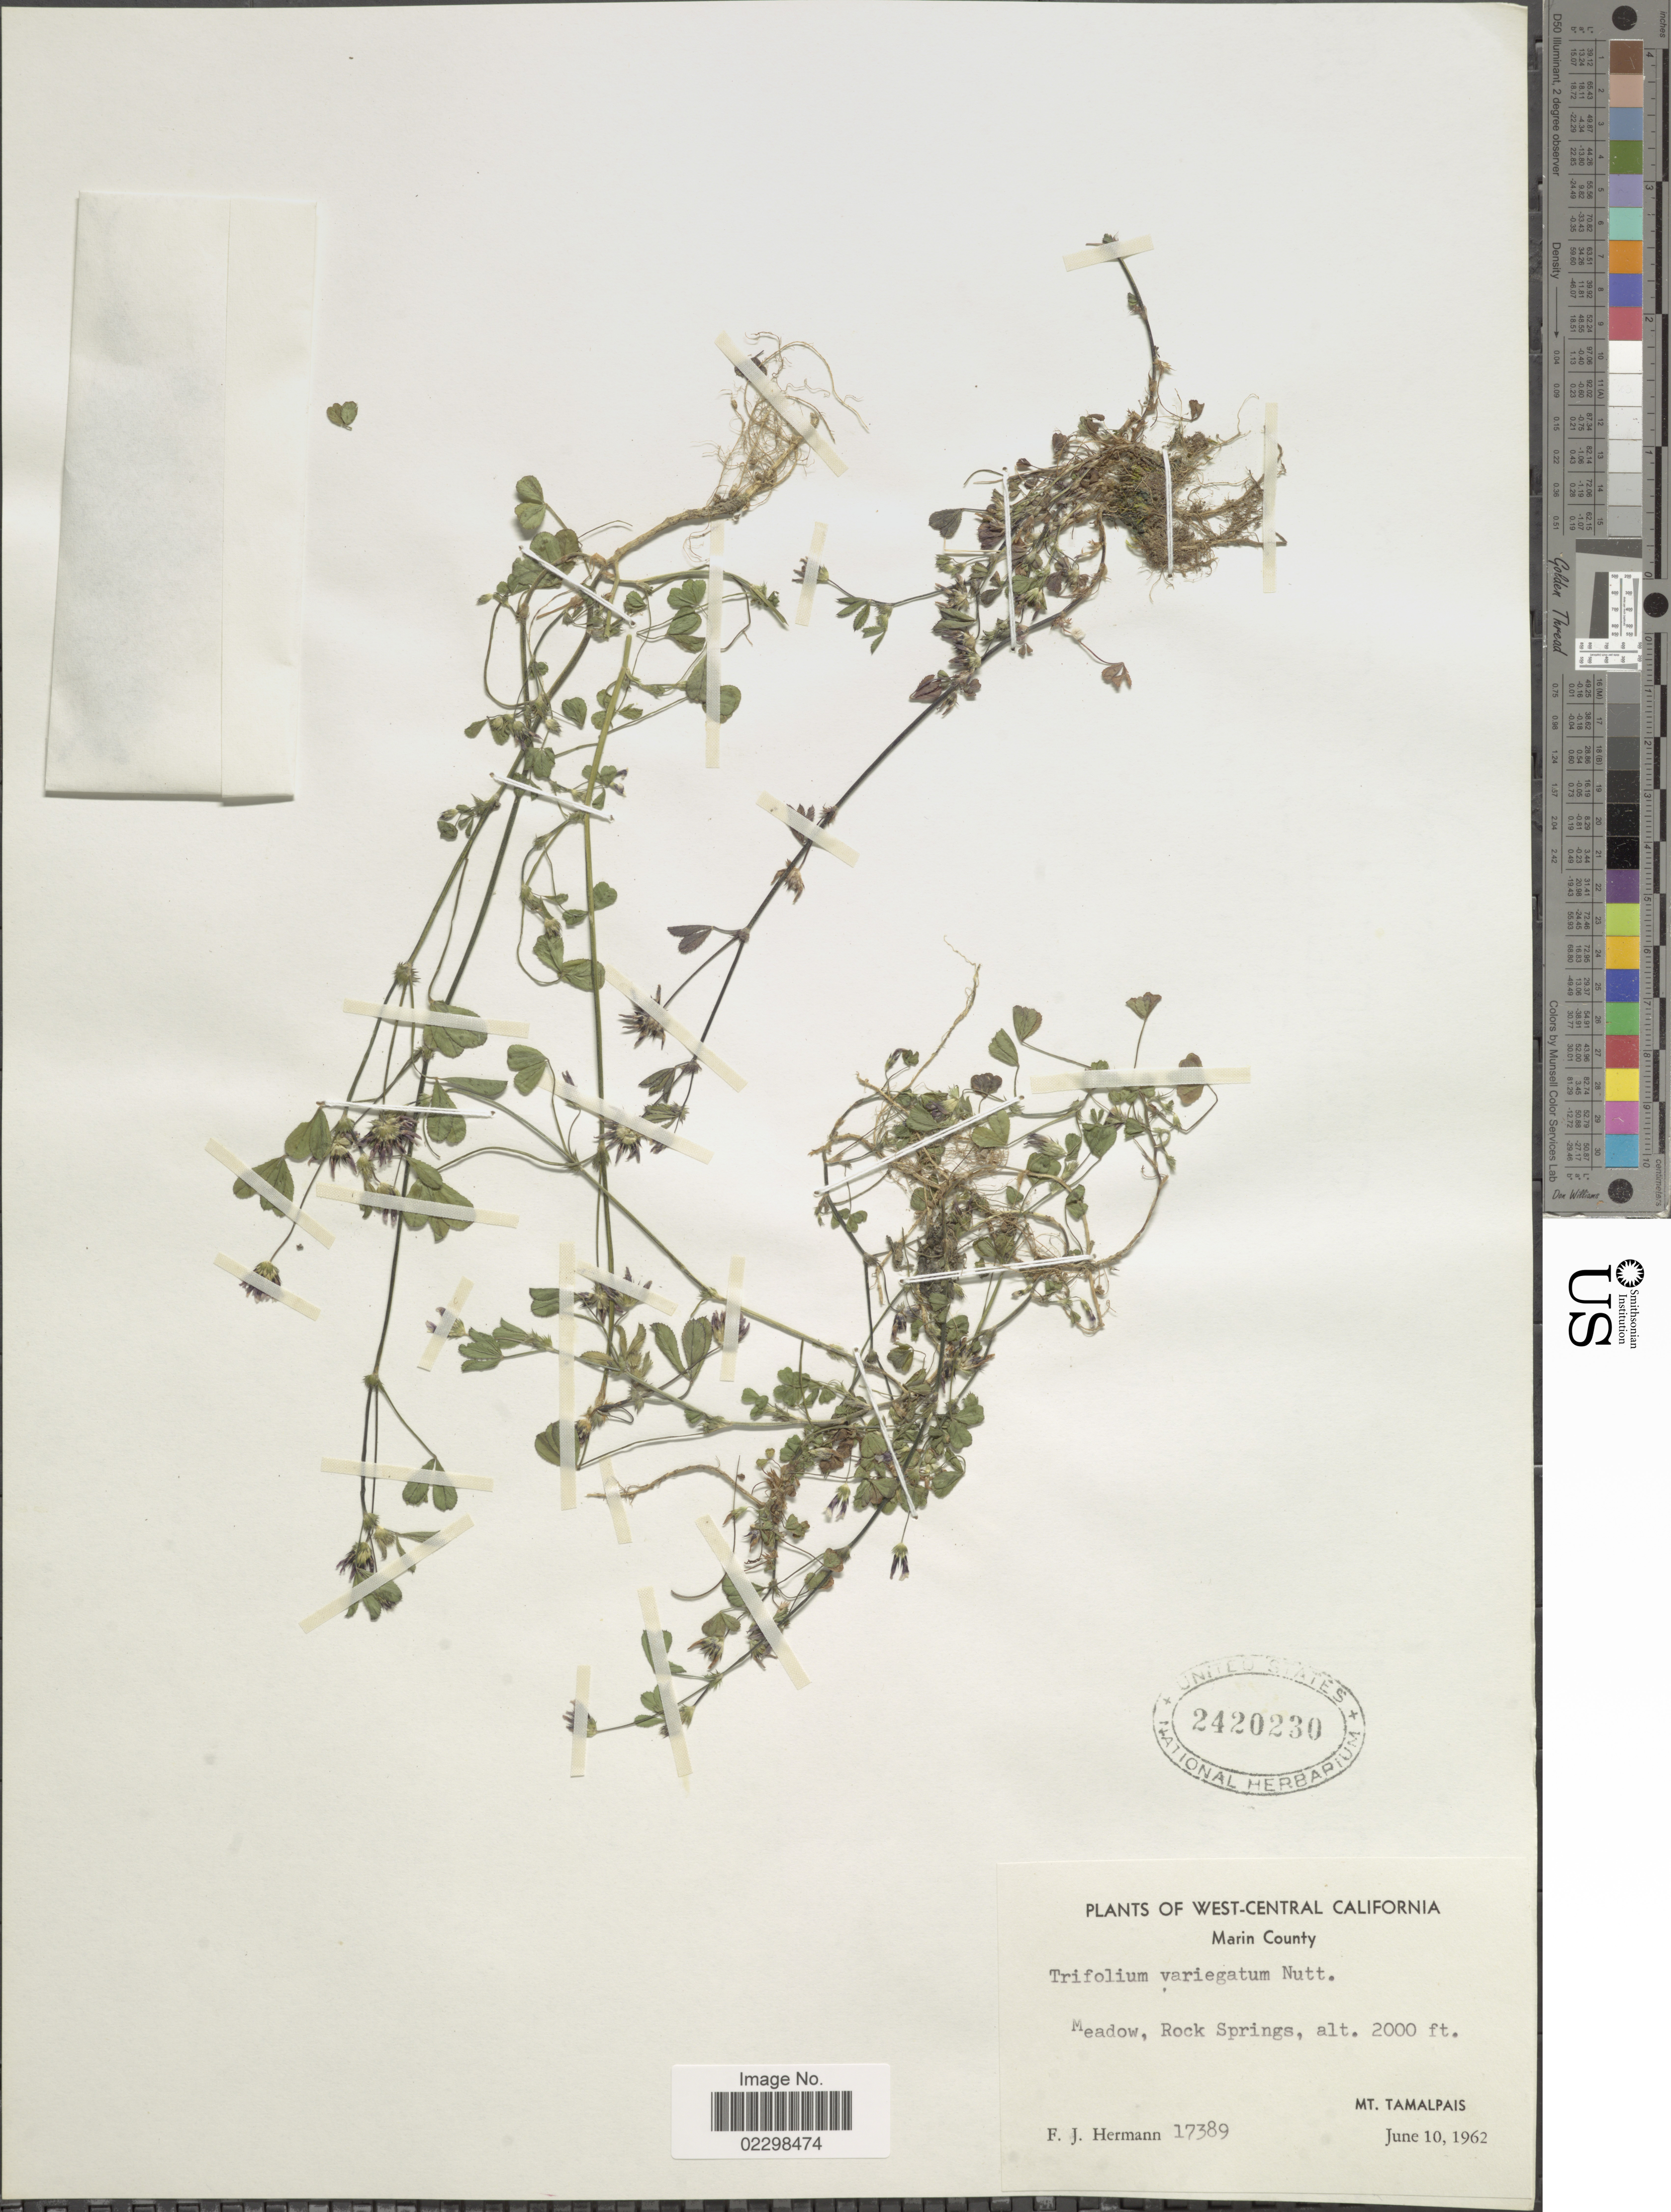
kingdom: Plantae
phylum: Tracheophyta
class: Magnoliopsida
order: Fabales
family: Fabaceae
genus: Trifolium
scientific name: Trifolium variegatum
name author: Nutt.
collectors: F. J. Hermann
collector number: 17389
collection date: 1962-06-10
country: United States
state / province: California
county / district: Marin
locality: West-Central California, Marin County, Rock Springs, Mt. Tamalpais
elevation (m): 610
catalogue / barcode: US 2420230